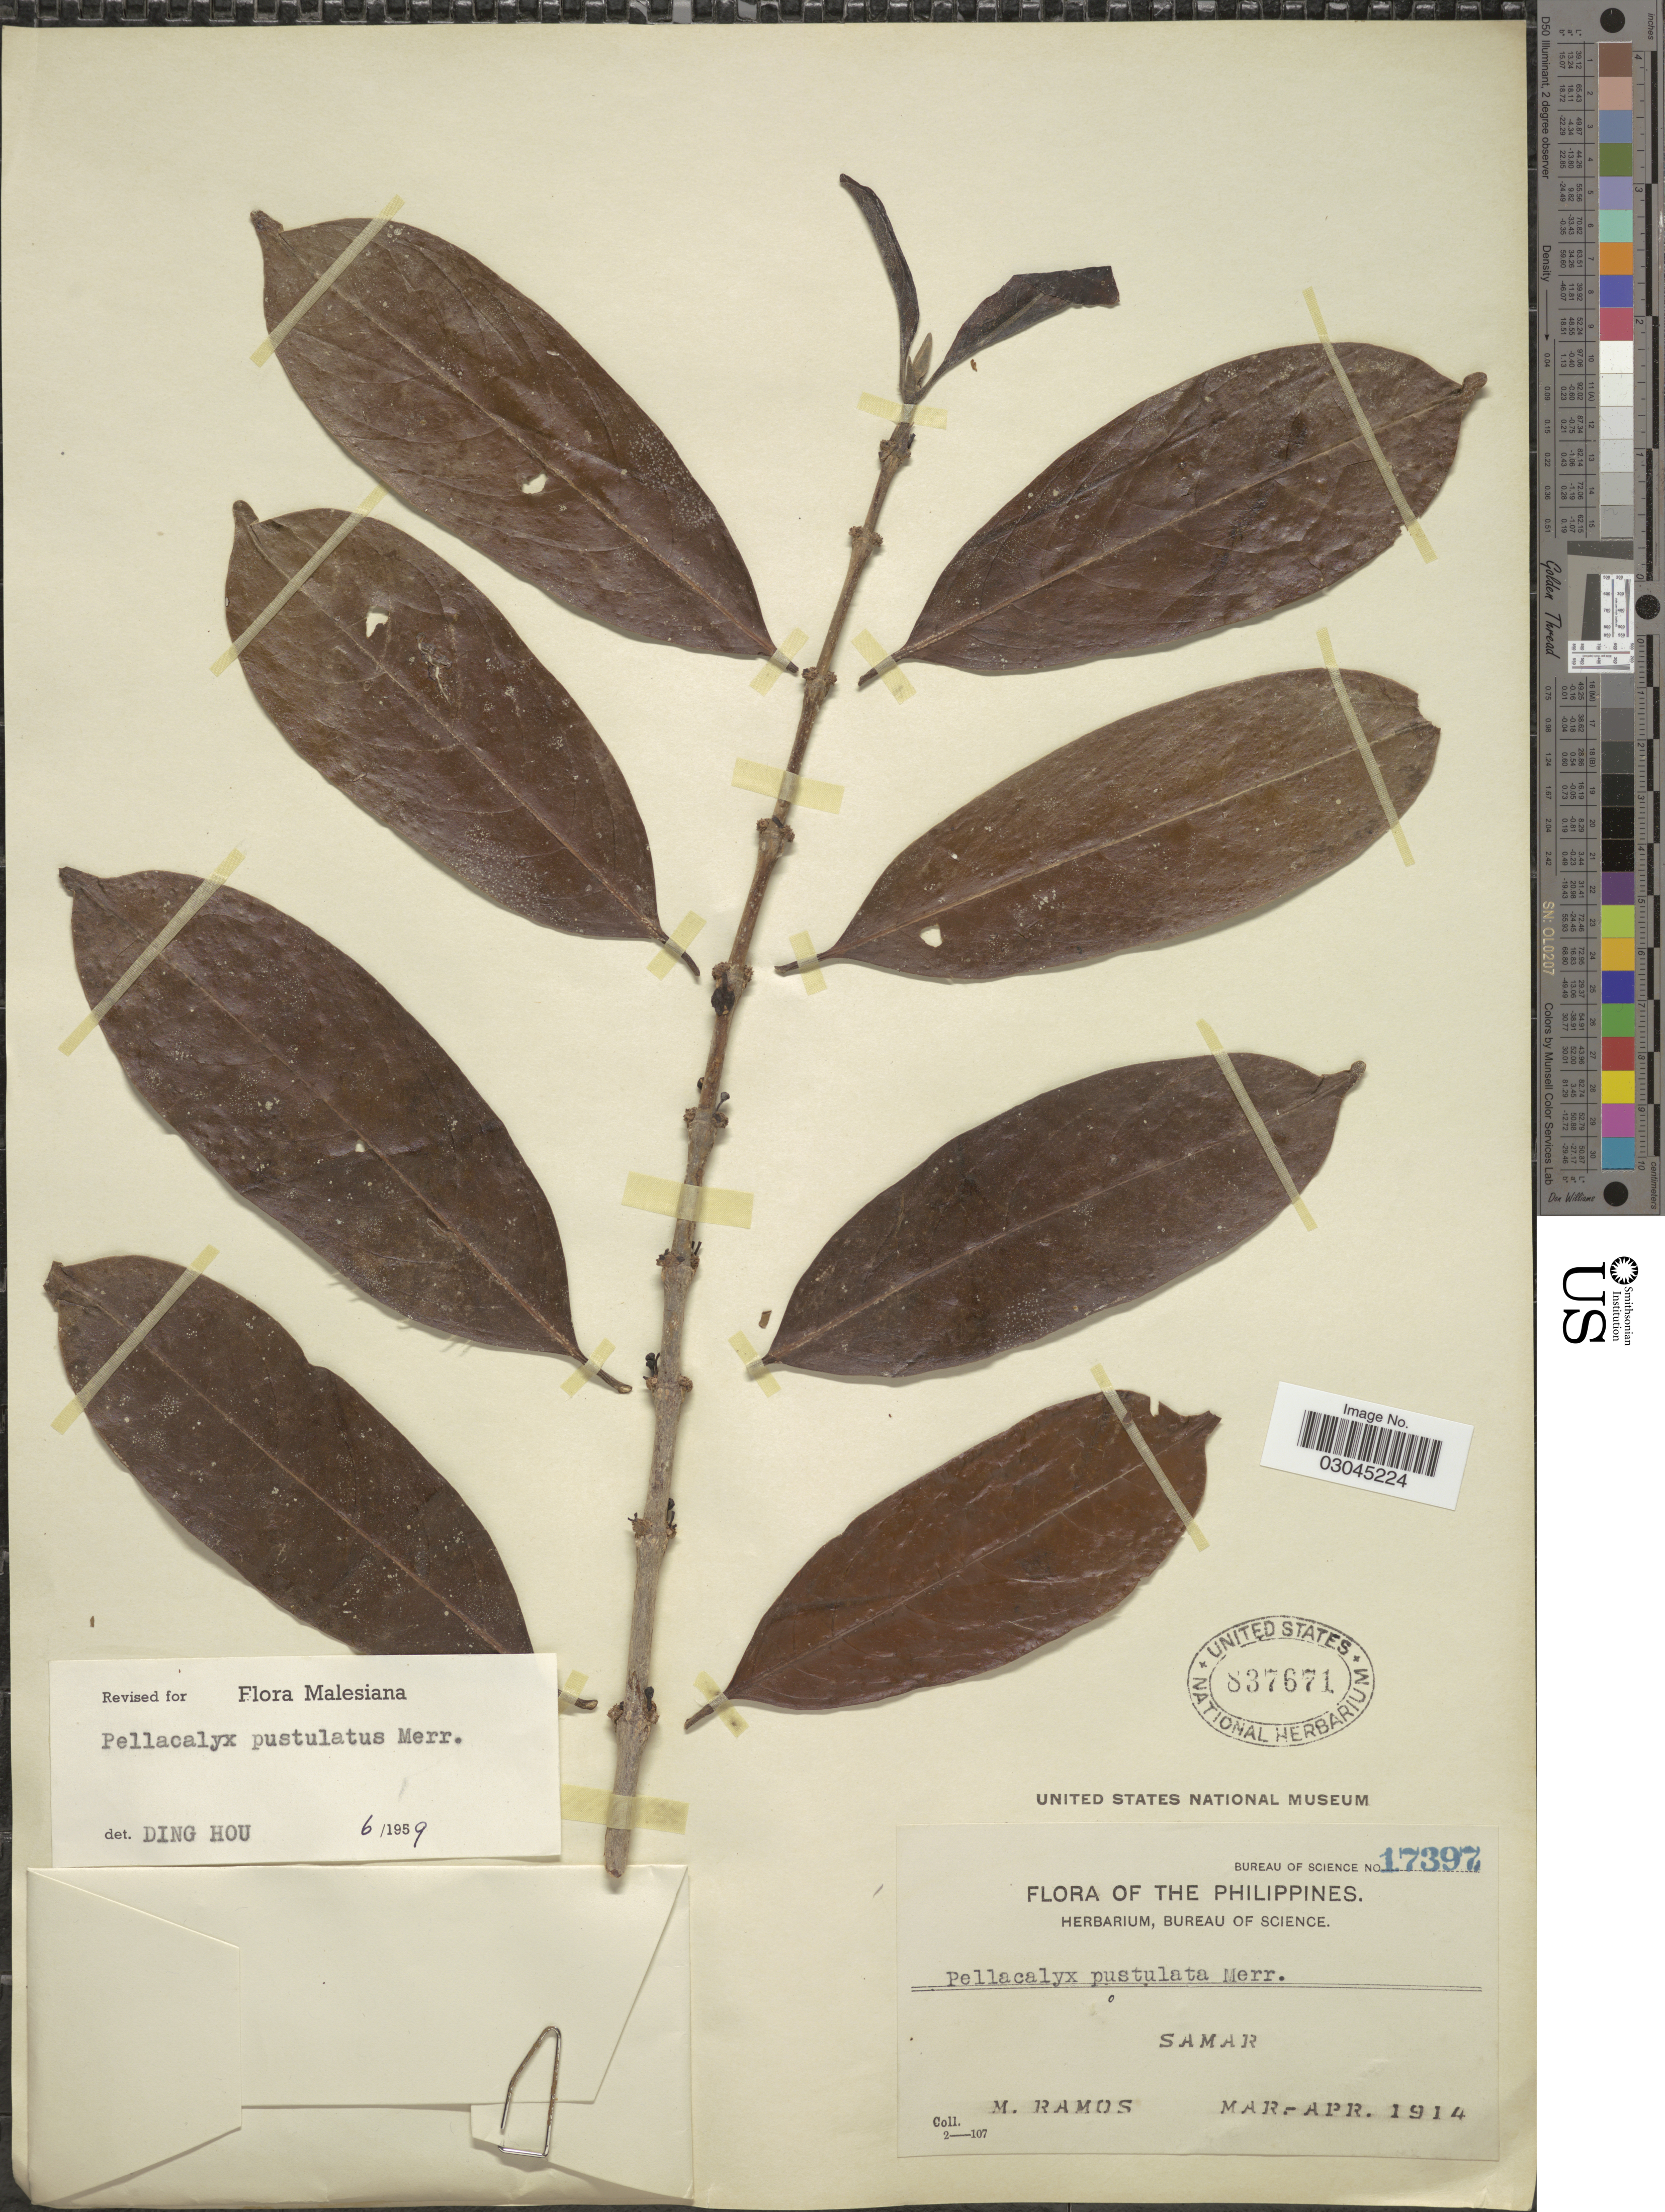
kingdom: Plantae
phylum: Tracheophyta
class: Magnoliopsida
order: Malpighiales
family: Rhizophoraceae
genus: Pellacalyx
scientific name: Pellacalyx pustulata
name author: Merr.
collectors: M. Ramos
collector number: Bureau of Science 17397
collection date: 1914-03/1914-04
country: Philippines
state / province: Eastern Visayas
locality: Samar.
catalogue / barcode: US 837671